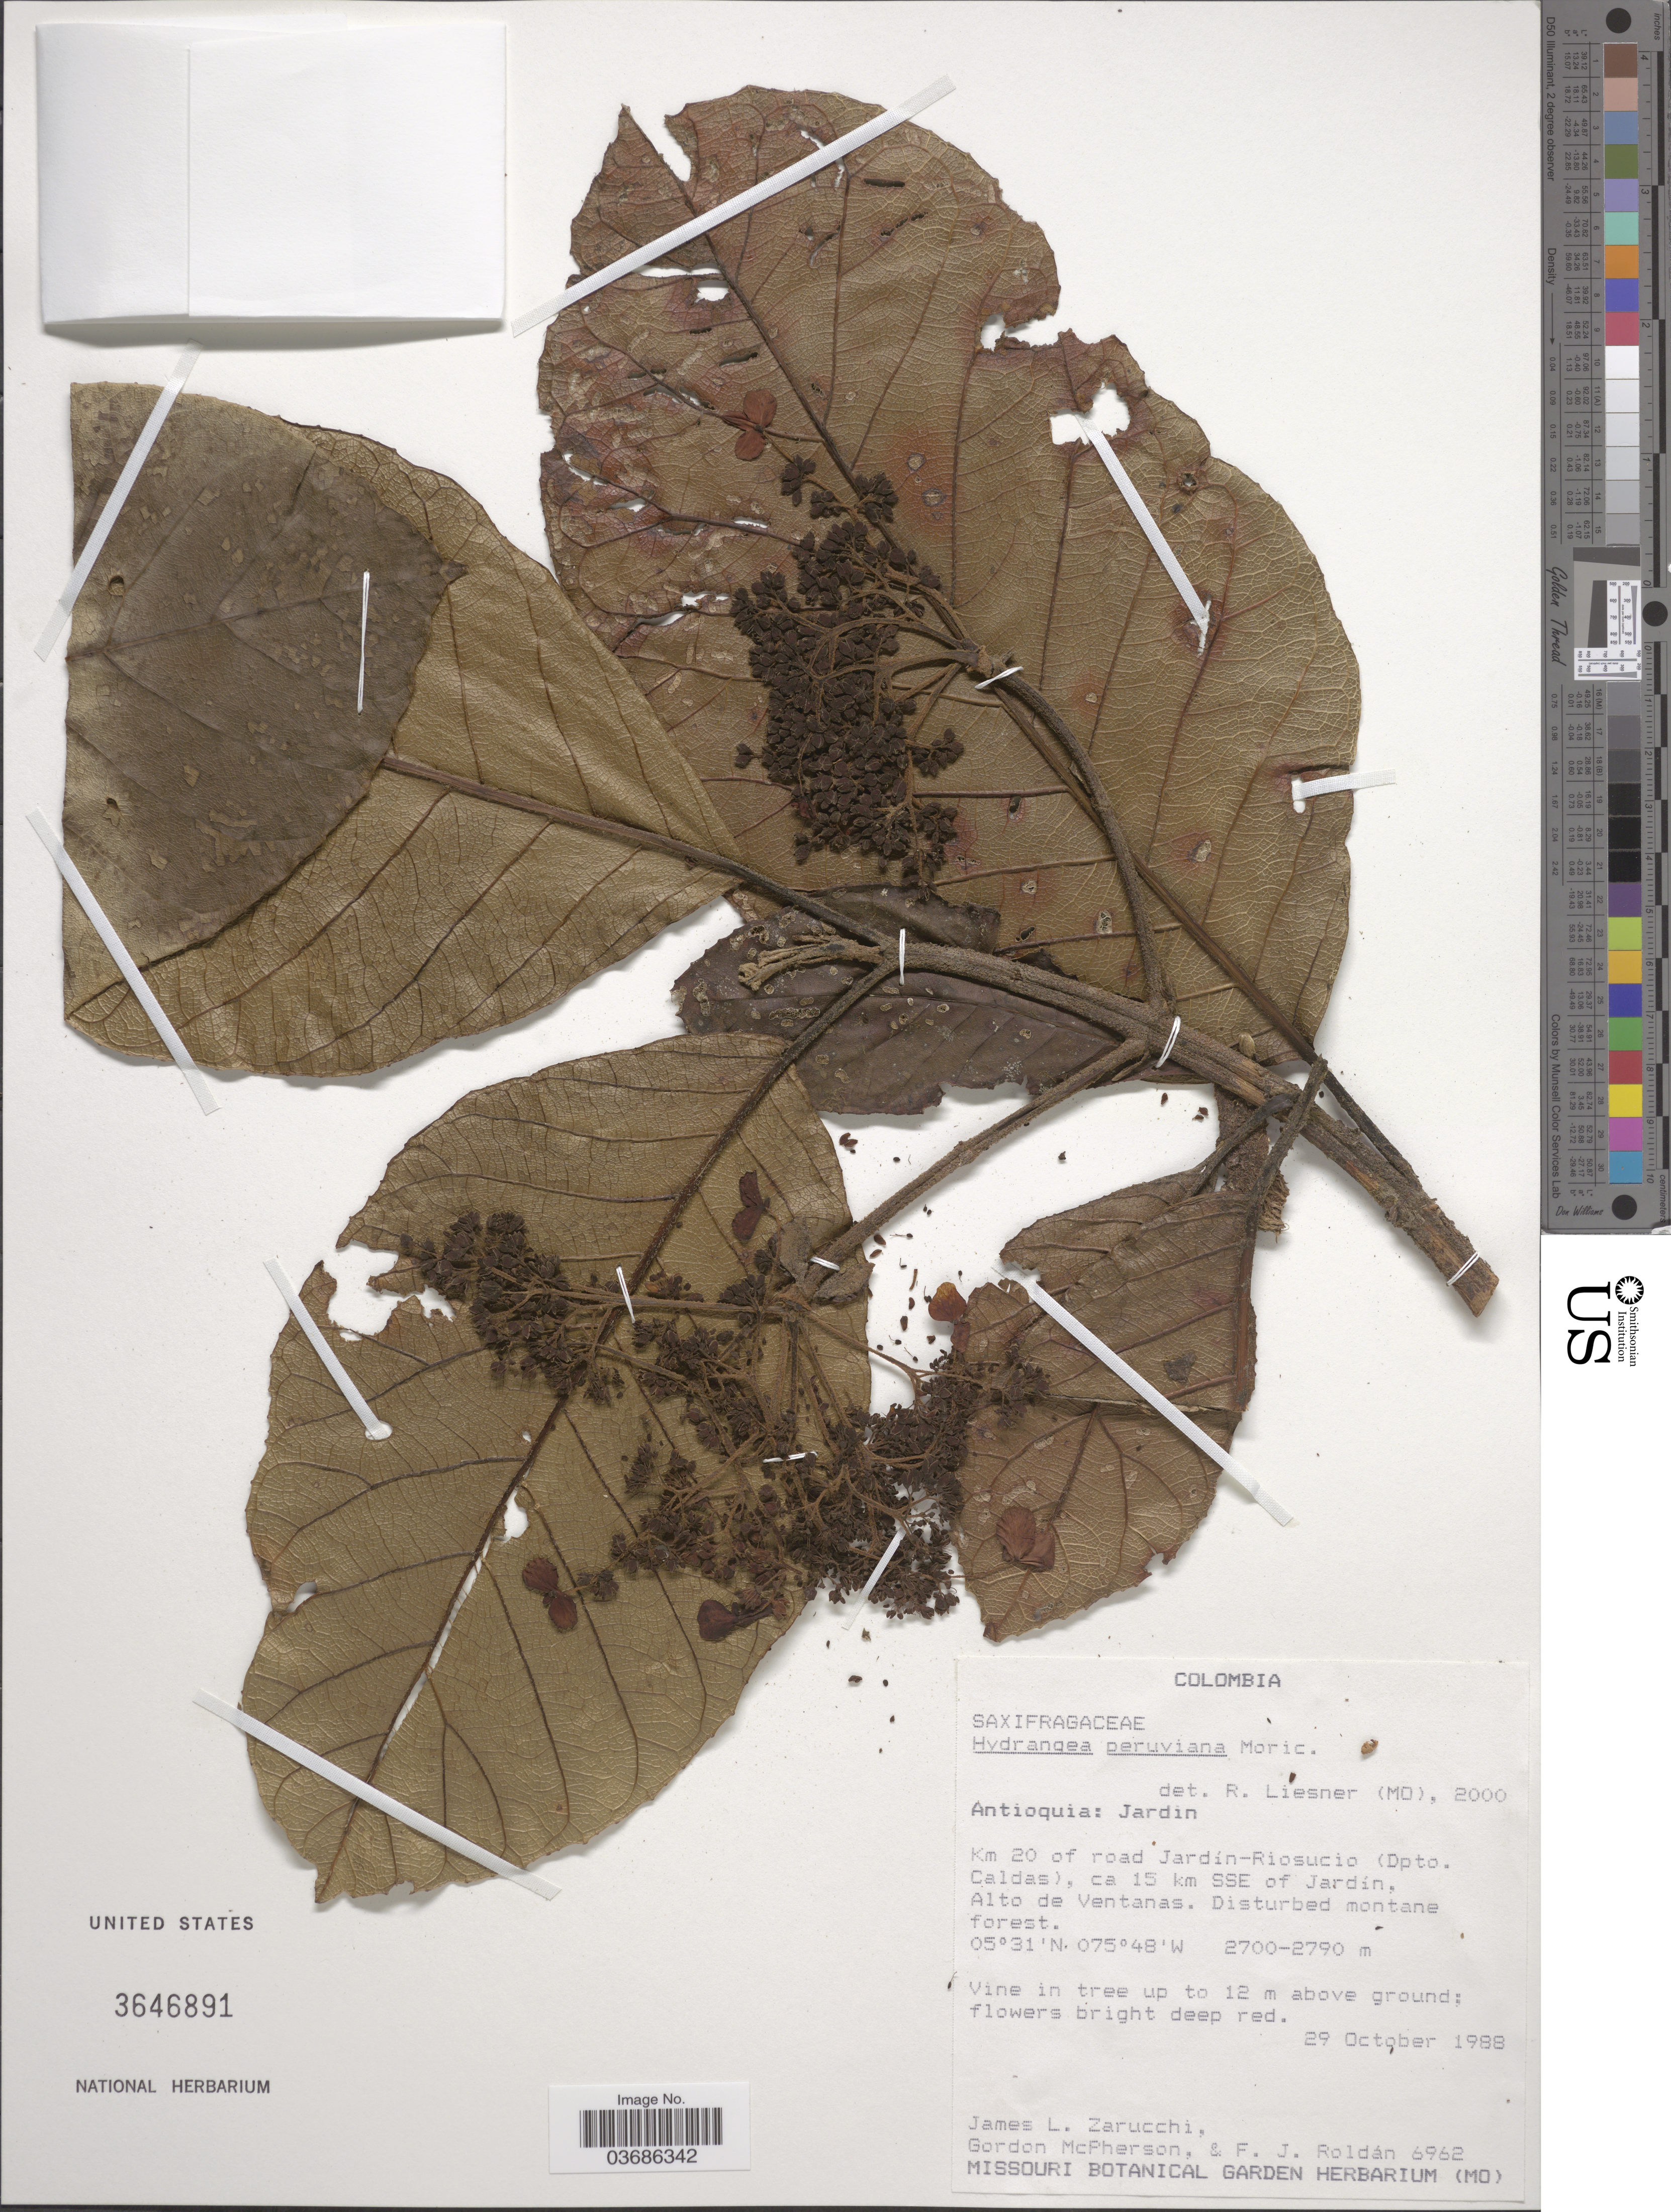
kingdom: Plantae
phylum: Tracheophyta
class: Magnoliopsida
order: Cornales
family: Hydrangeaceae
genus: Hydrangea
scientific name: Hydrangea peruviana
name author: Moric.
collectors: J. L. Zarucchi, G. McPherson & F. J. Roldán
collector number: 6962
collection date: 1988-10-29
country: Colombia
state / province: Antioquia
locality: Jardin. Km 20 of road Jardín-Riosucio (Dpto. Caldas), ca 15 km SSE of Jardín, Alto de Ventanas.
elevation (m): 2700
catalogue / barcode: US 3646891